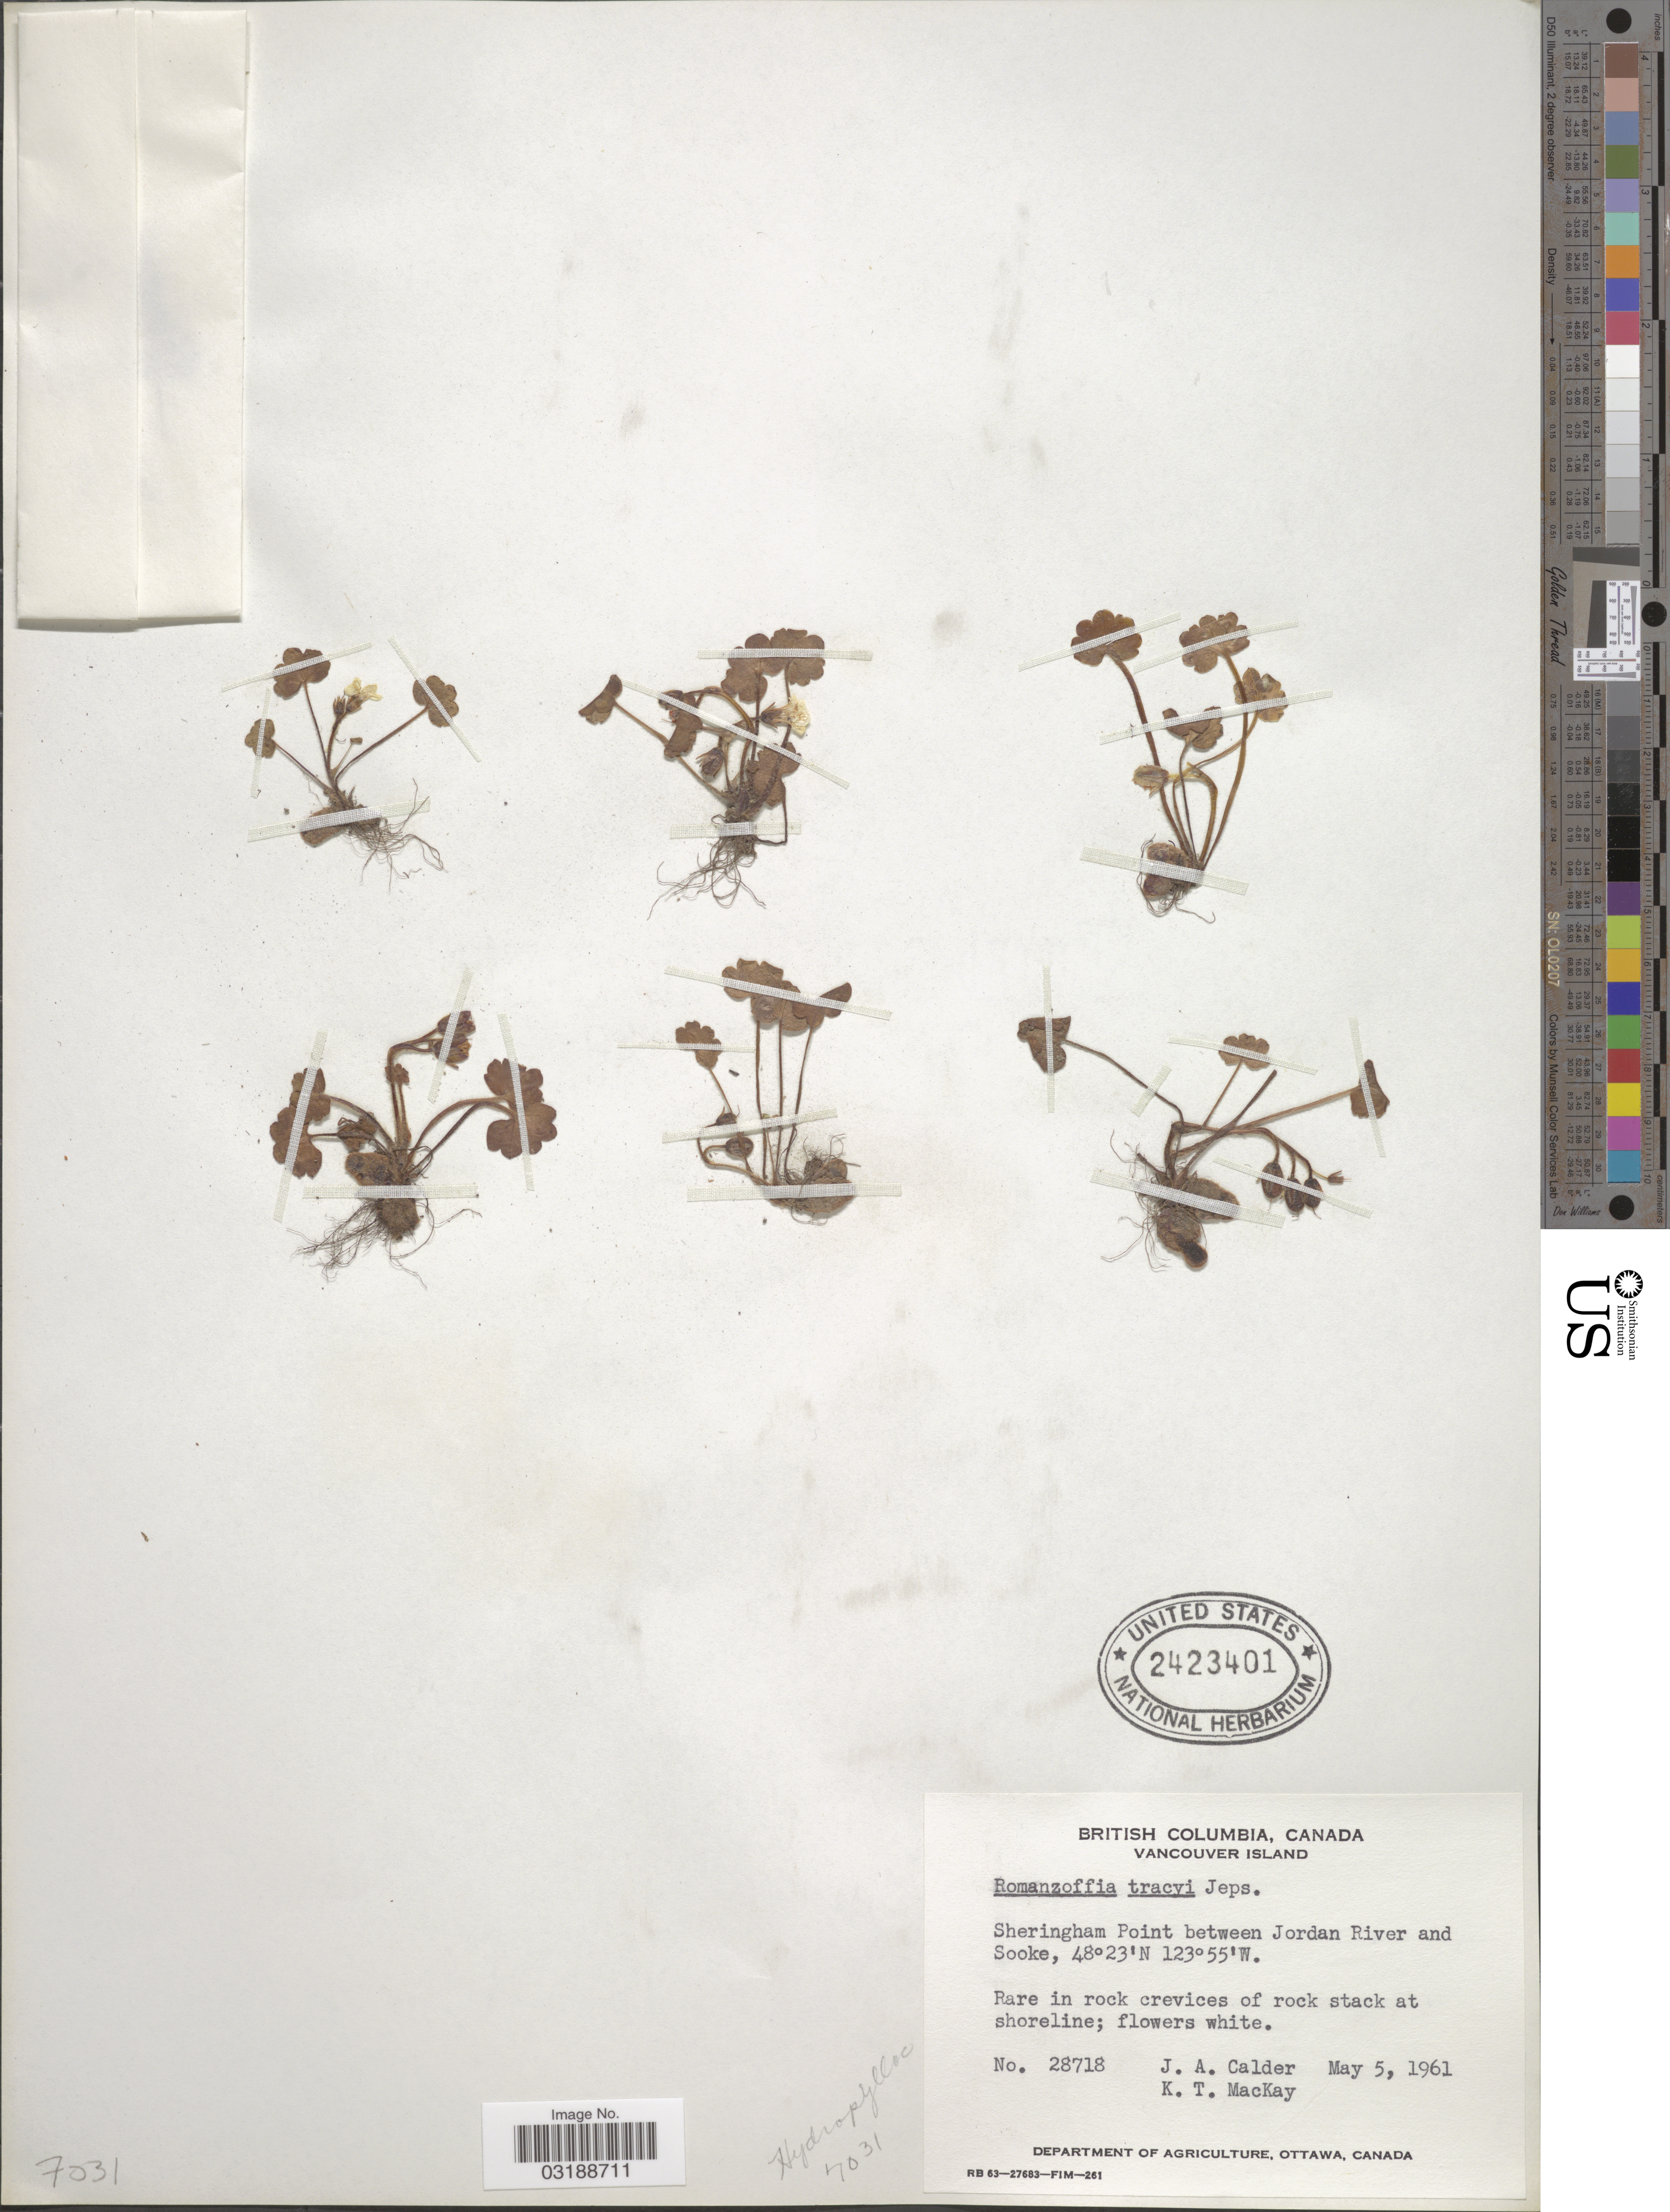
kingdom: Plantae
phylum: Tracheophyta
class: Magnoliopsida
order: Boraginales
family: Hydrophyllaceae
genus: Romanzoffia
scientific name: Romanzoffia tracyi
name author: Jeps.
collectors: J. A. Calder & K. T. Mackay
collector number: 28718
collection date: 1961-05-05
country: Canada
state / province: British Columbia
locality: Vancouver Island. Sheringham Point between Jordan River and Sooke.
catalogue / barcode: US 2423401